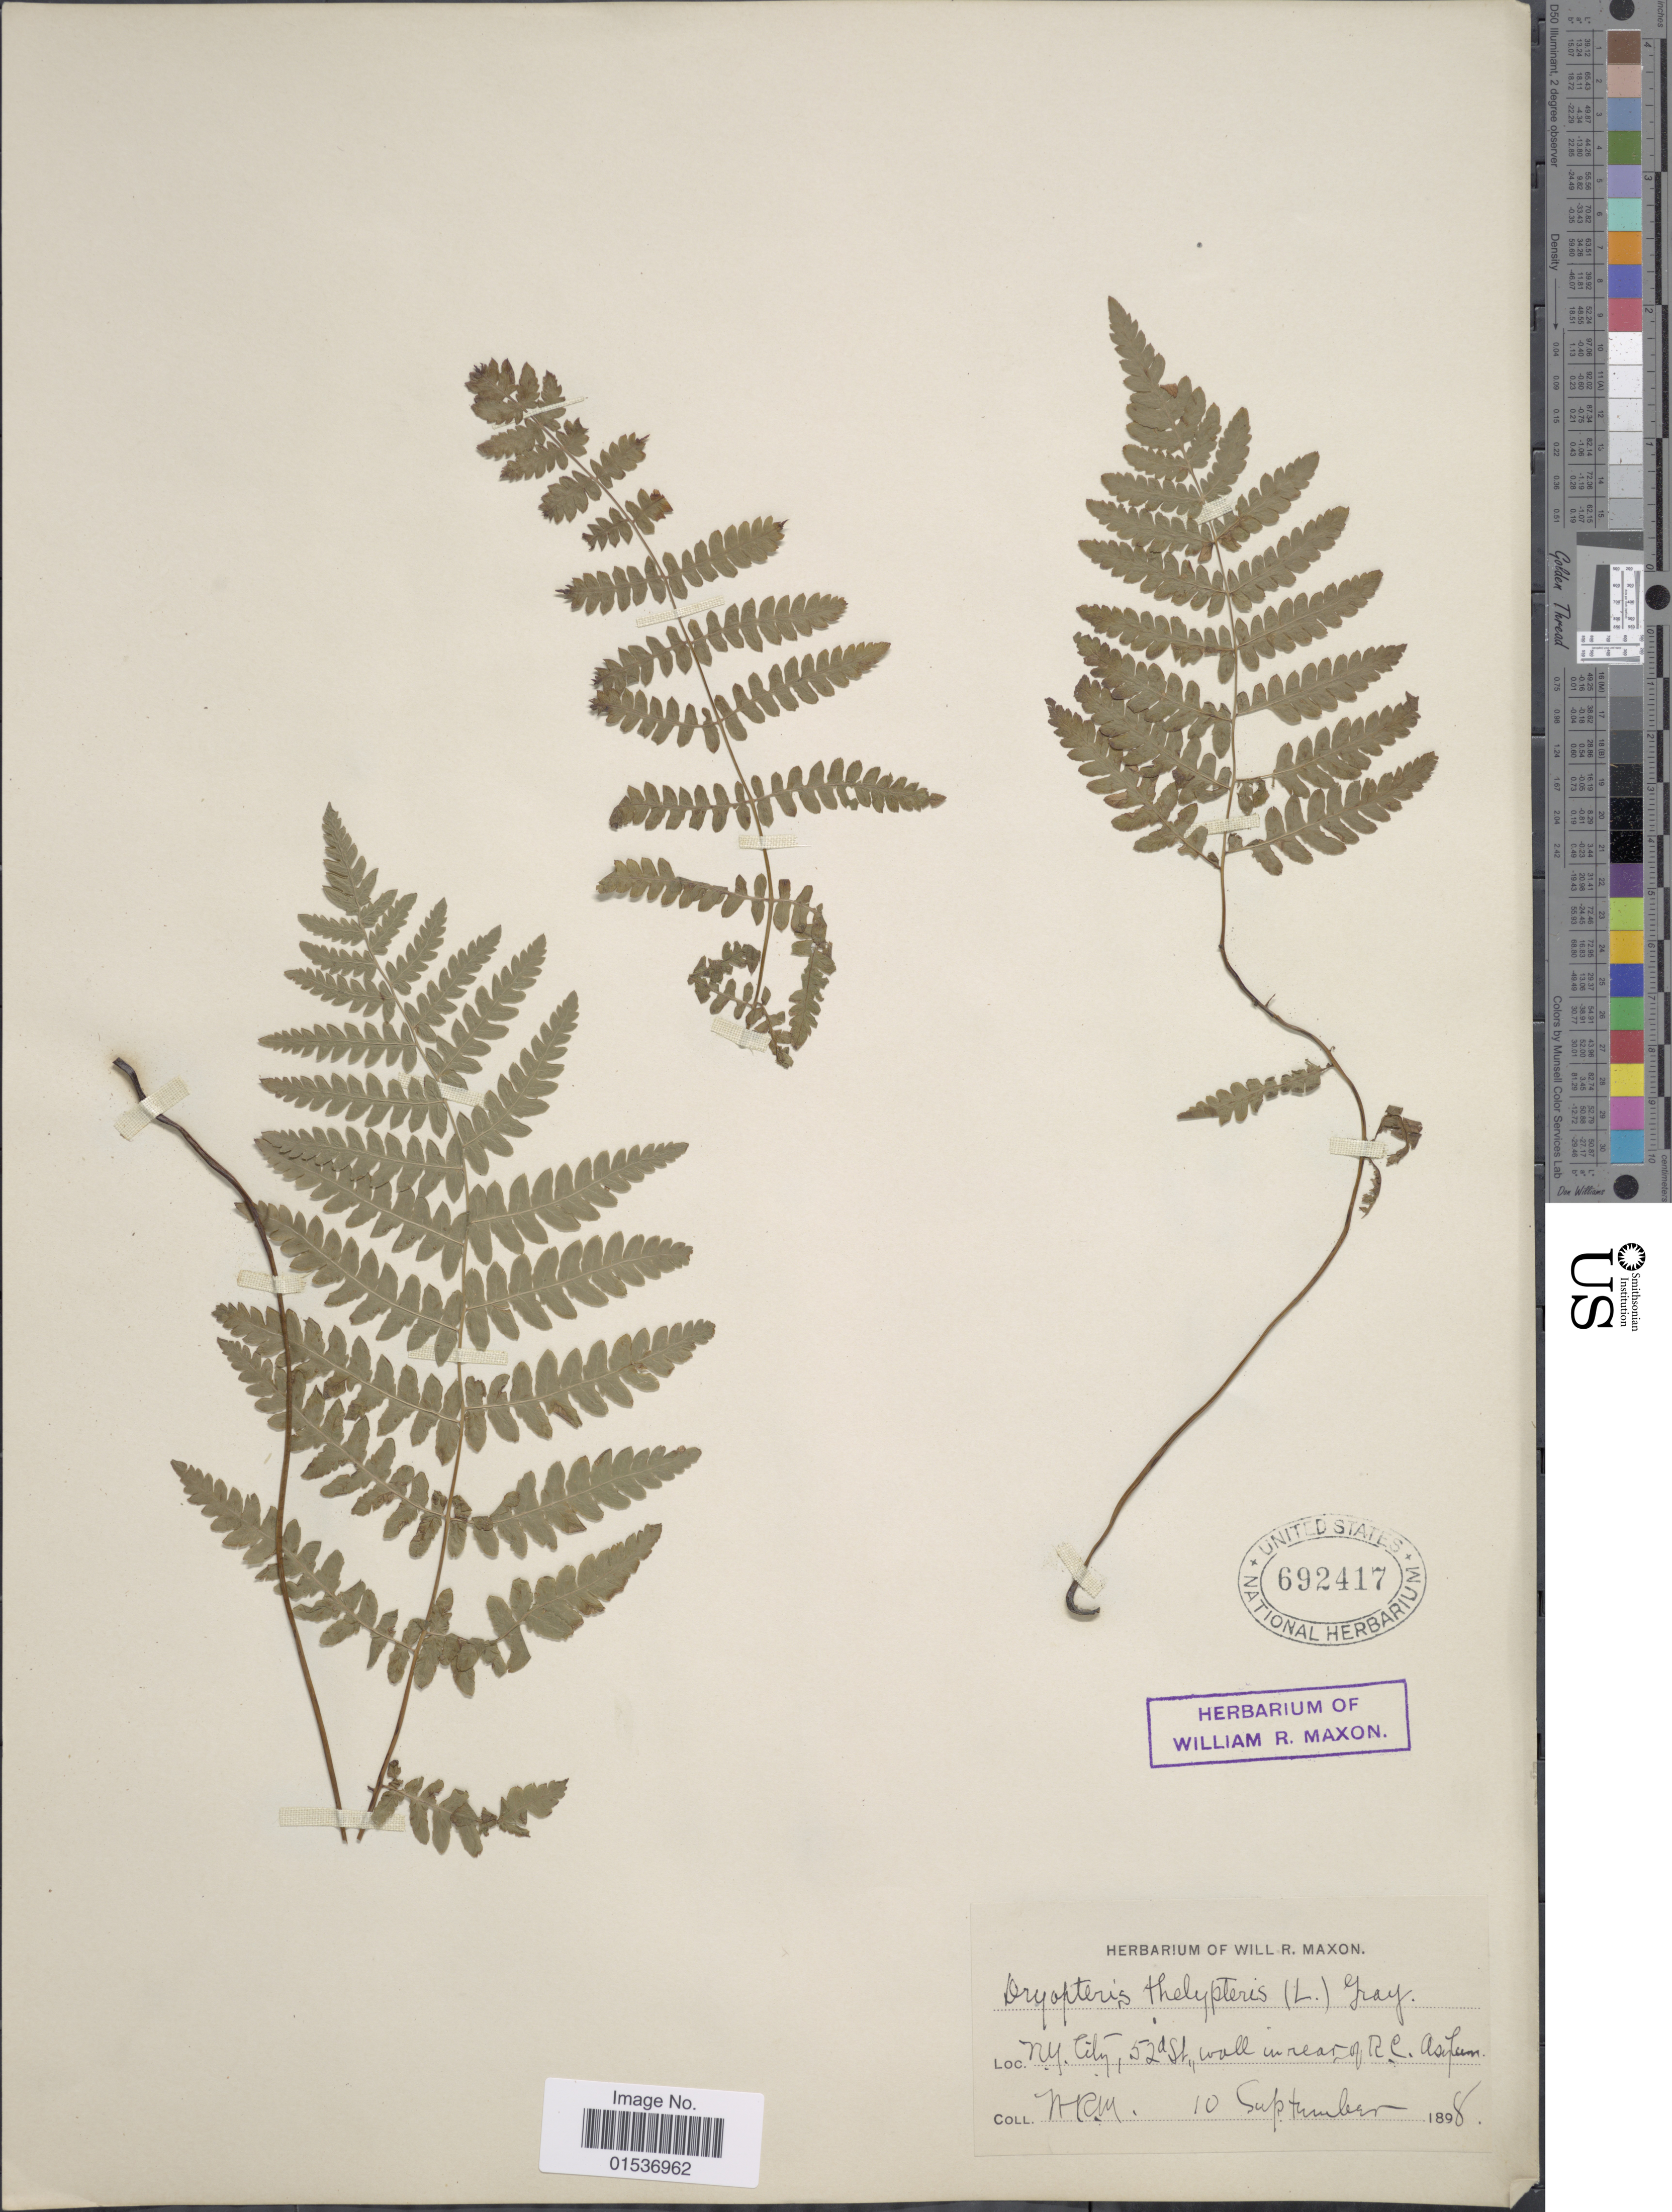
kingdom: Plantae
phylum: Tracheophyta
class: Polypodiopsida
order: Polypodiales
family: Thelypteridaceae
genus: Thelypteris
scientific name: Thelypteris palustris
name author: (Salisb.) Schott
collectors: W. R. Maxon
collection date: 1898-09-10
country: United States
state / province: New York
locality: NY, City, 52d. St. wall in rear of R.C. Asylum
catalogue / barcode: US 692417